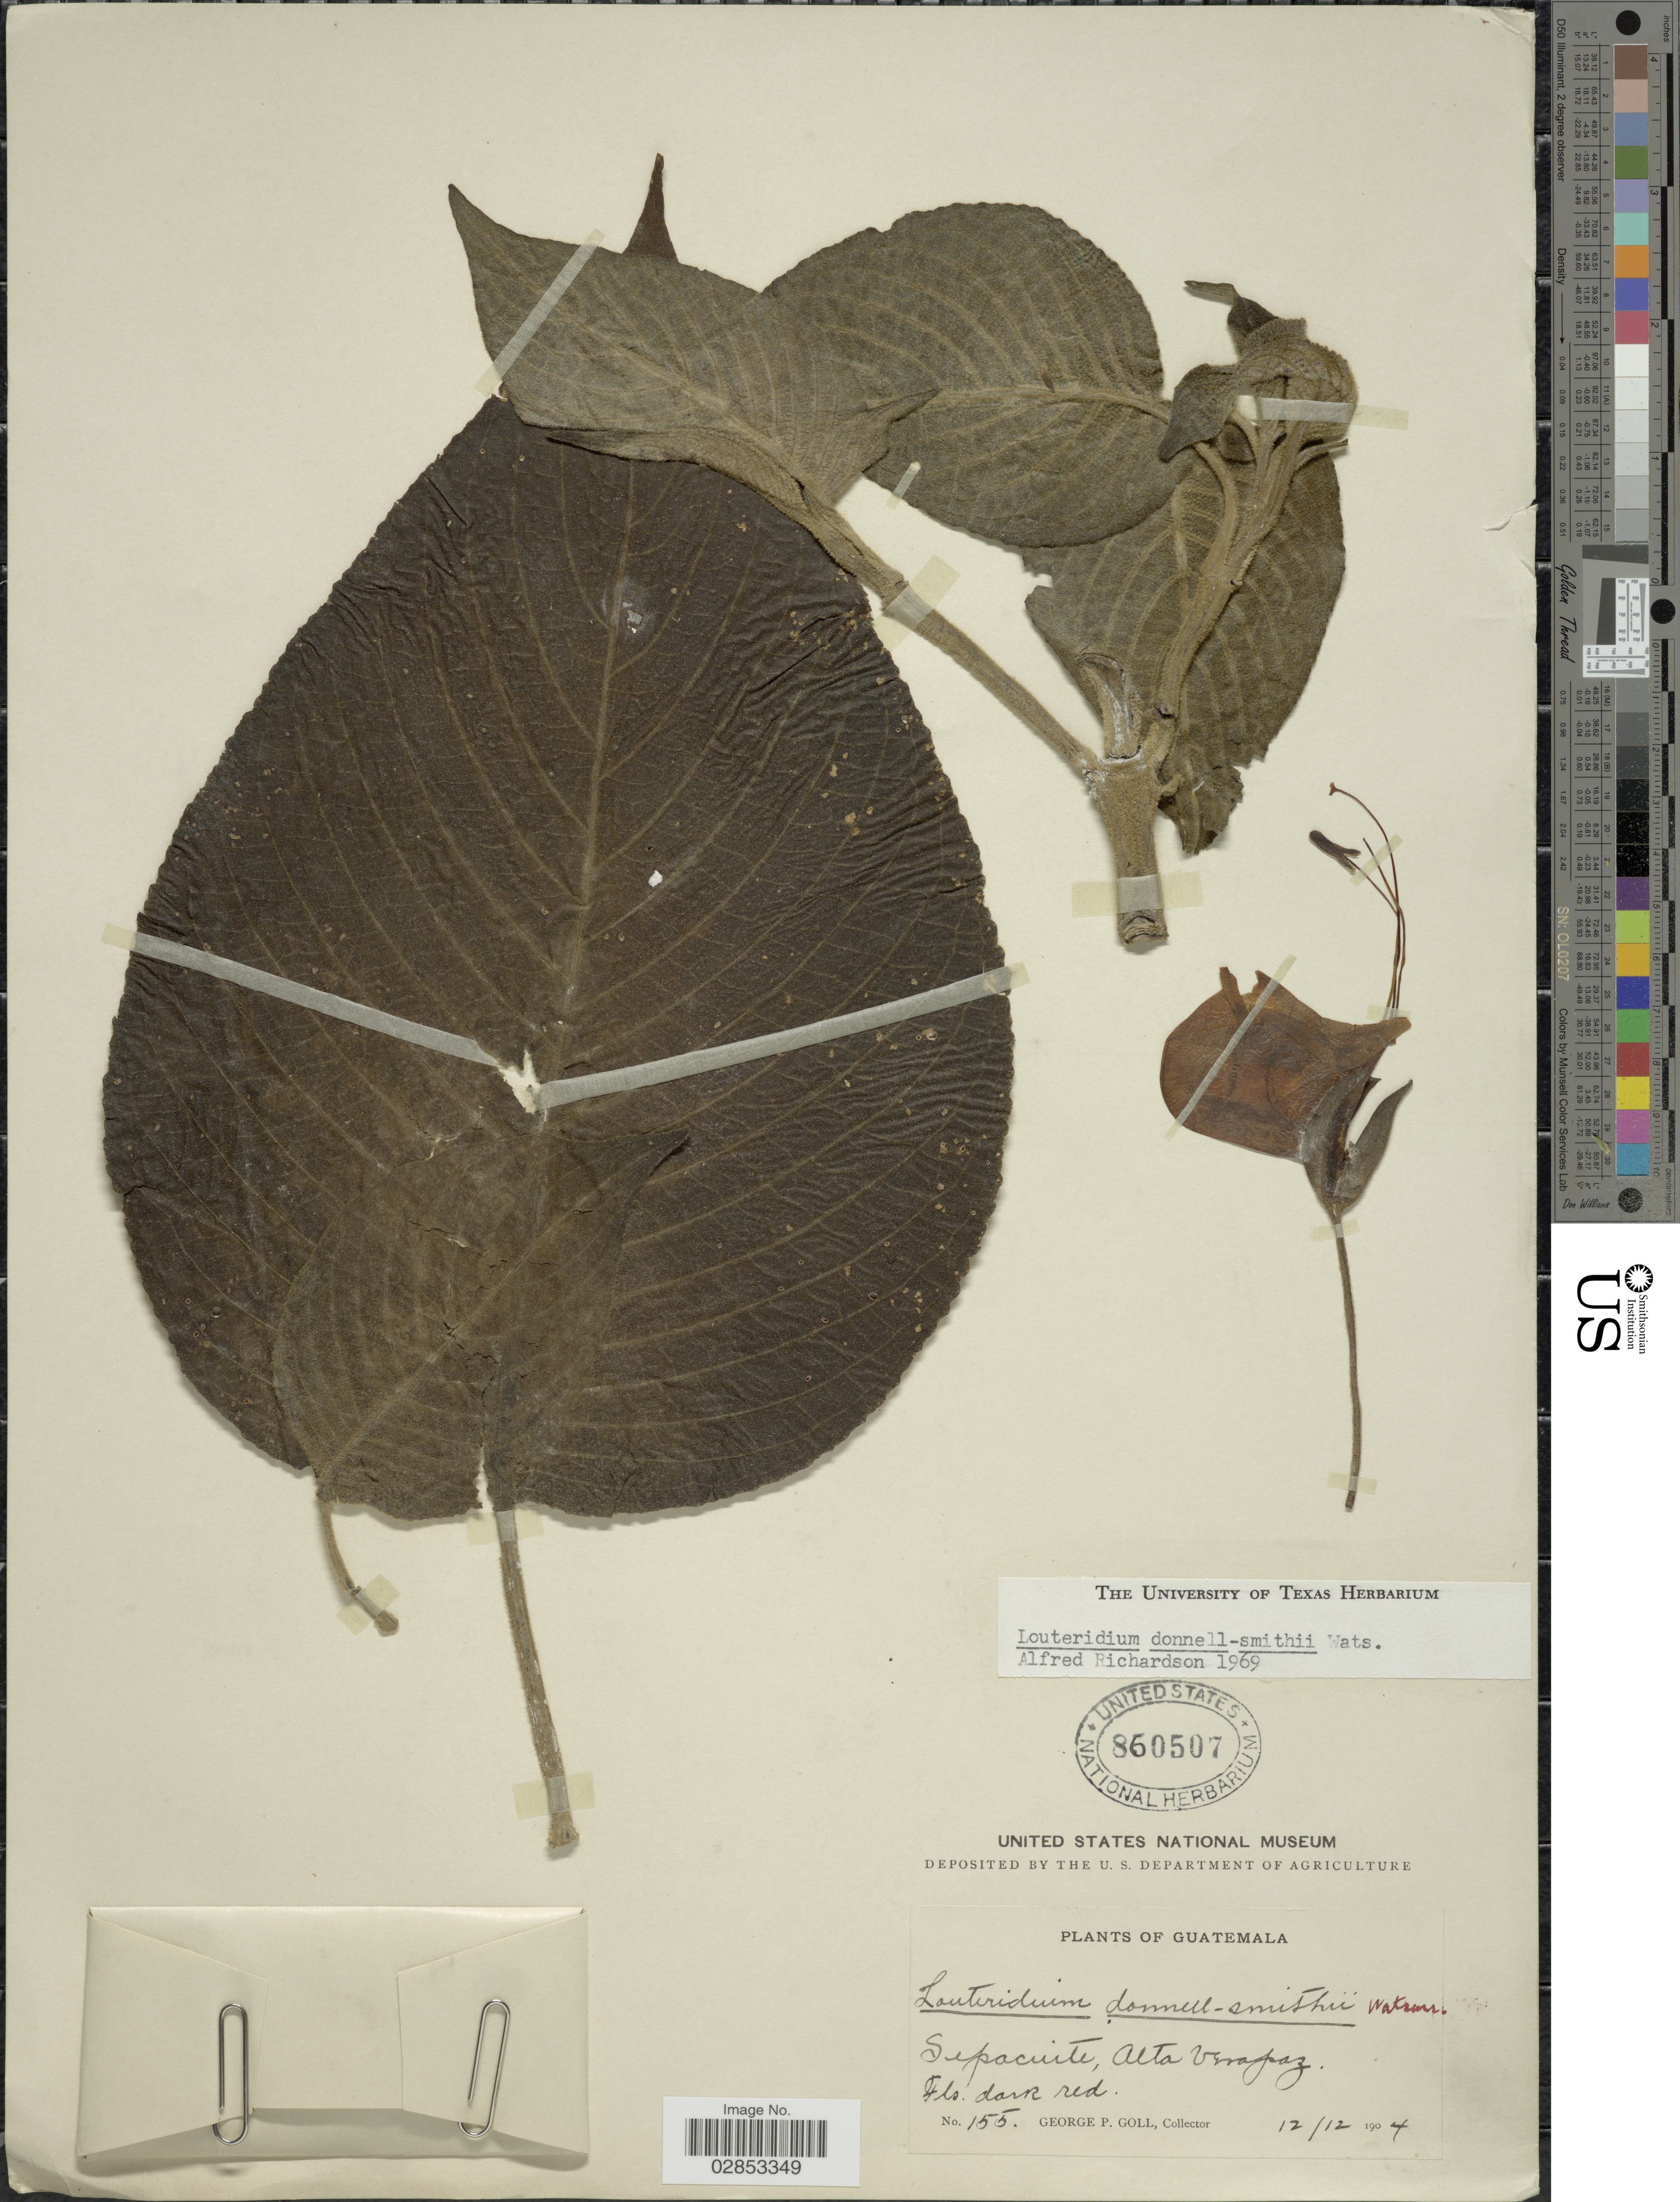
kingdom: Plantae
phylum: Tracheophyta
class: Magnoliopsida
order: Lamiales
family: Acanthaceae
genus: Louteridium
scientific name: Louteridium donnell-smithii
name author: S. Watson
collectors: G. P. Goll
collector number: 155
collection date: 1904-12-12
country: Guatemala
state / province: Alta Verapaz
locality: Sepacuite.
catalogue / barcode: US 860507